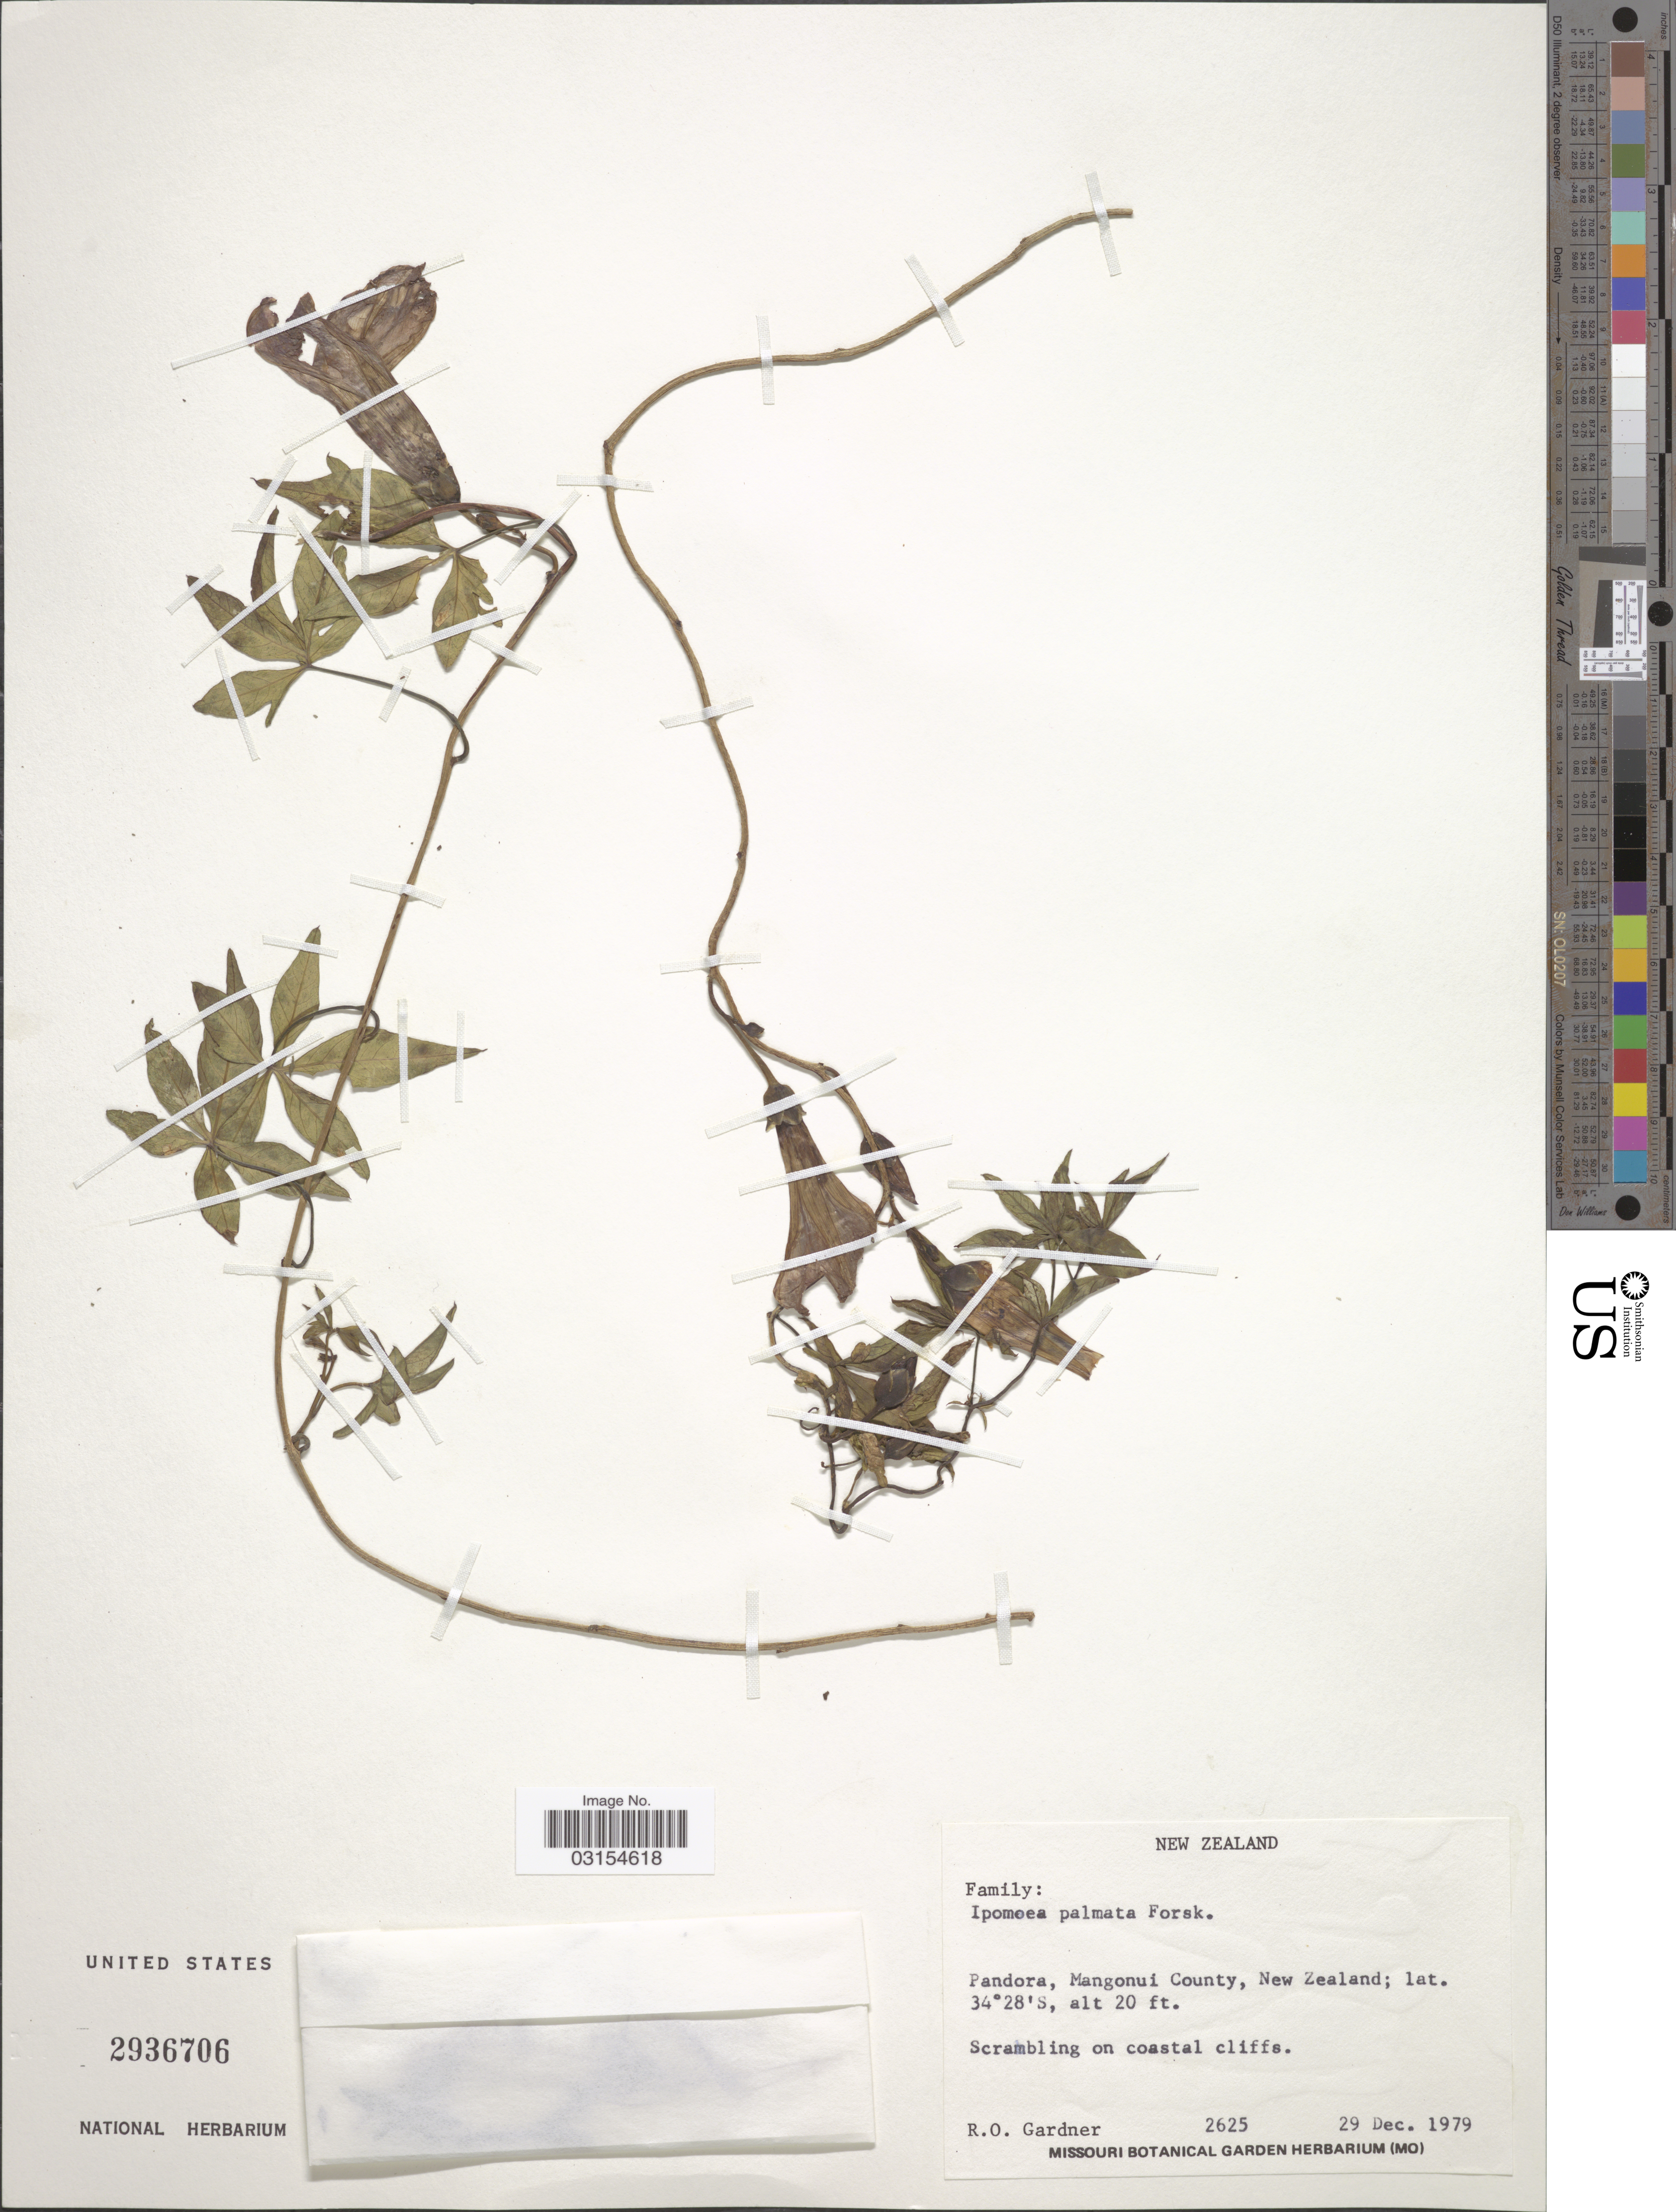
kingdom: Plantae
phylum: Tracheophyta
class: Magnoliopsida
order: Solanales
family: Convolvulaceae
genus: Ipomoea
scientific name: Ipomoea palmata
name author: Forssk.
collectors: R. O. Gardner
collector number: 2625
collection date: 1979-12-29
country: New Zealand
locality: Pandora, Mangonui County.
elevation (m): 6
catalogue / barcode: US 2936706